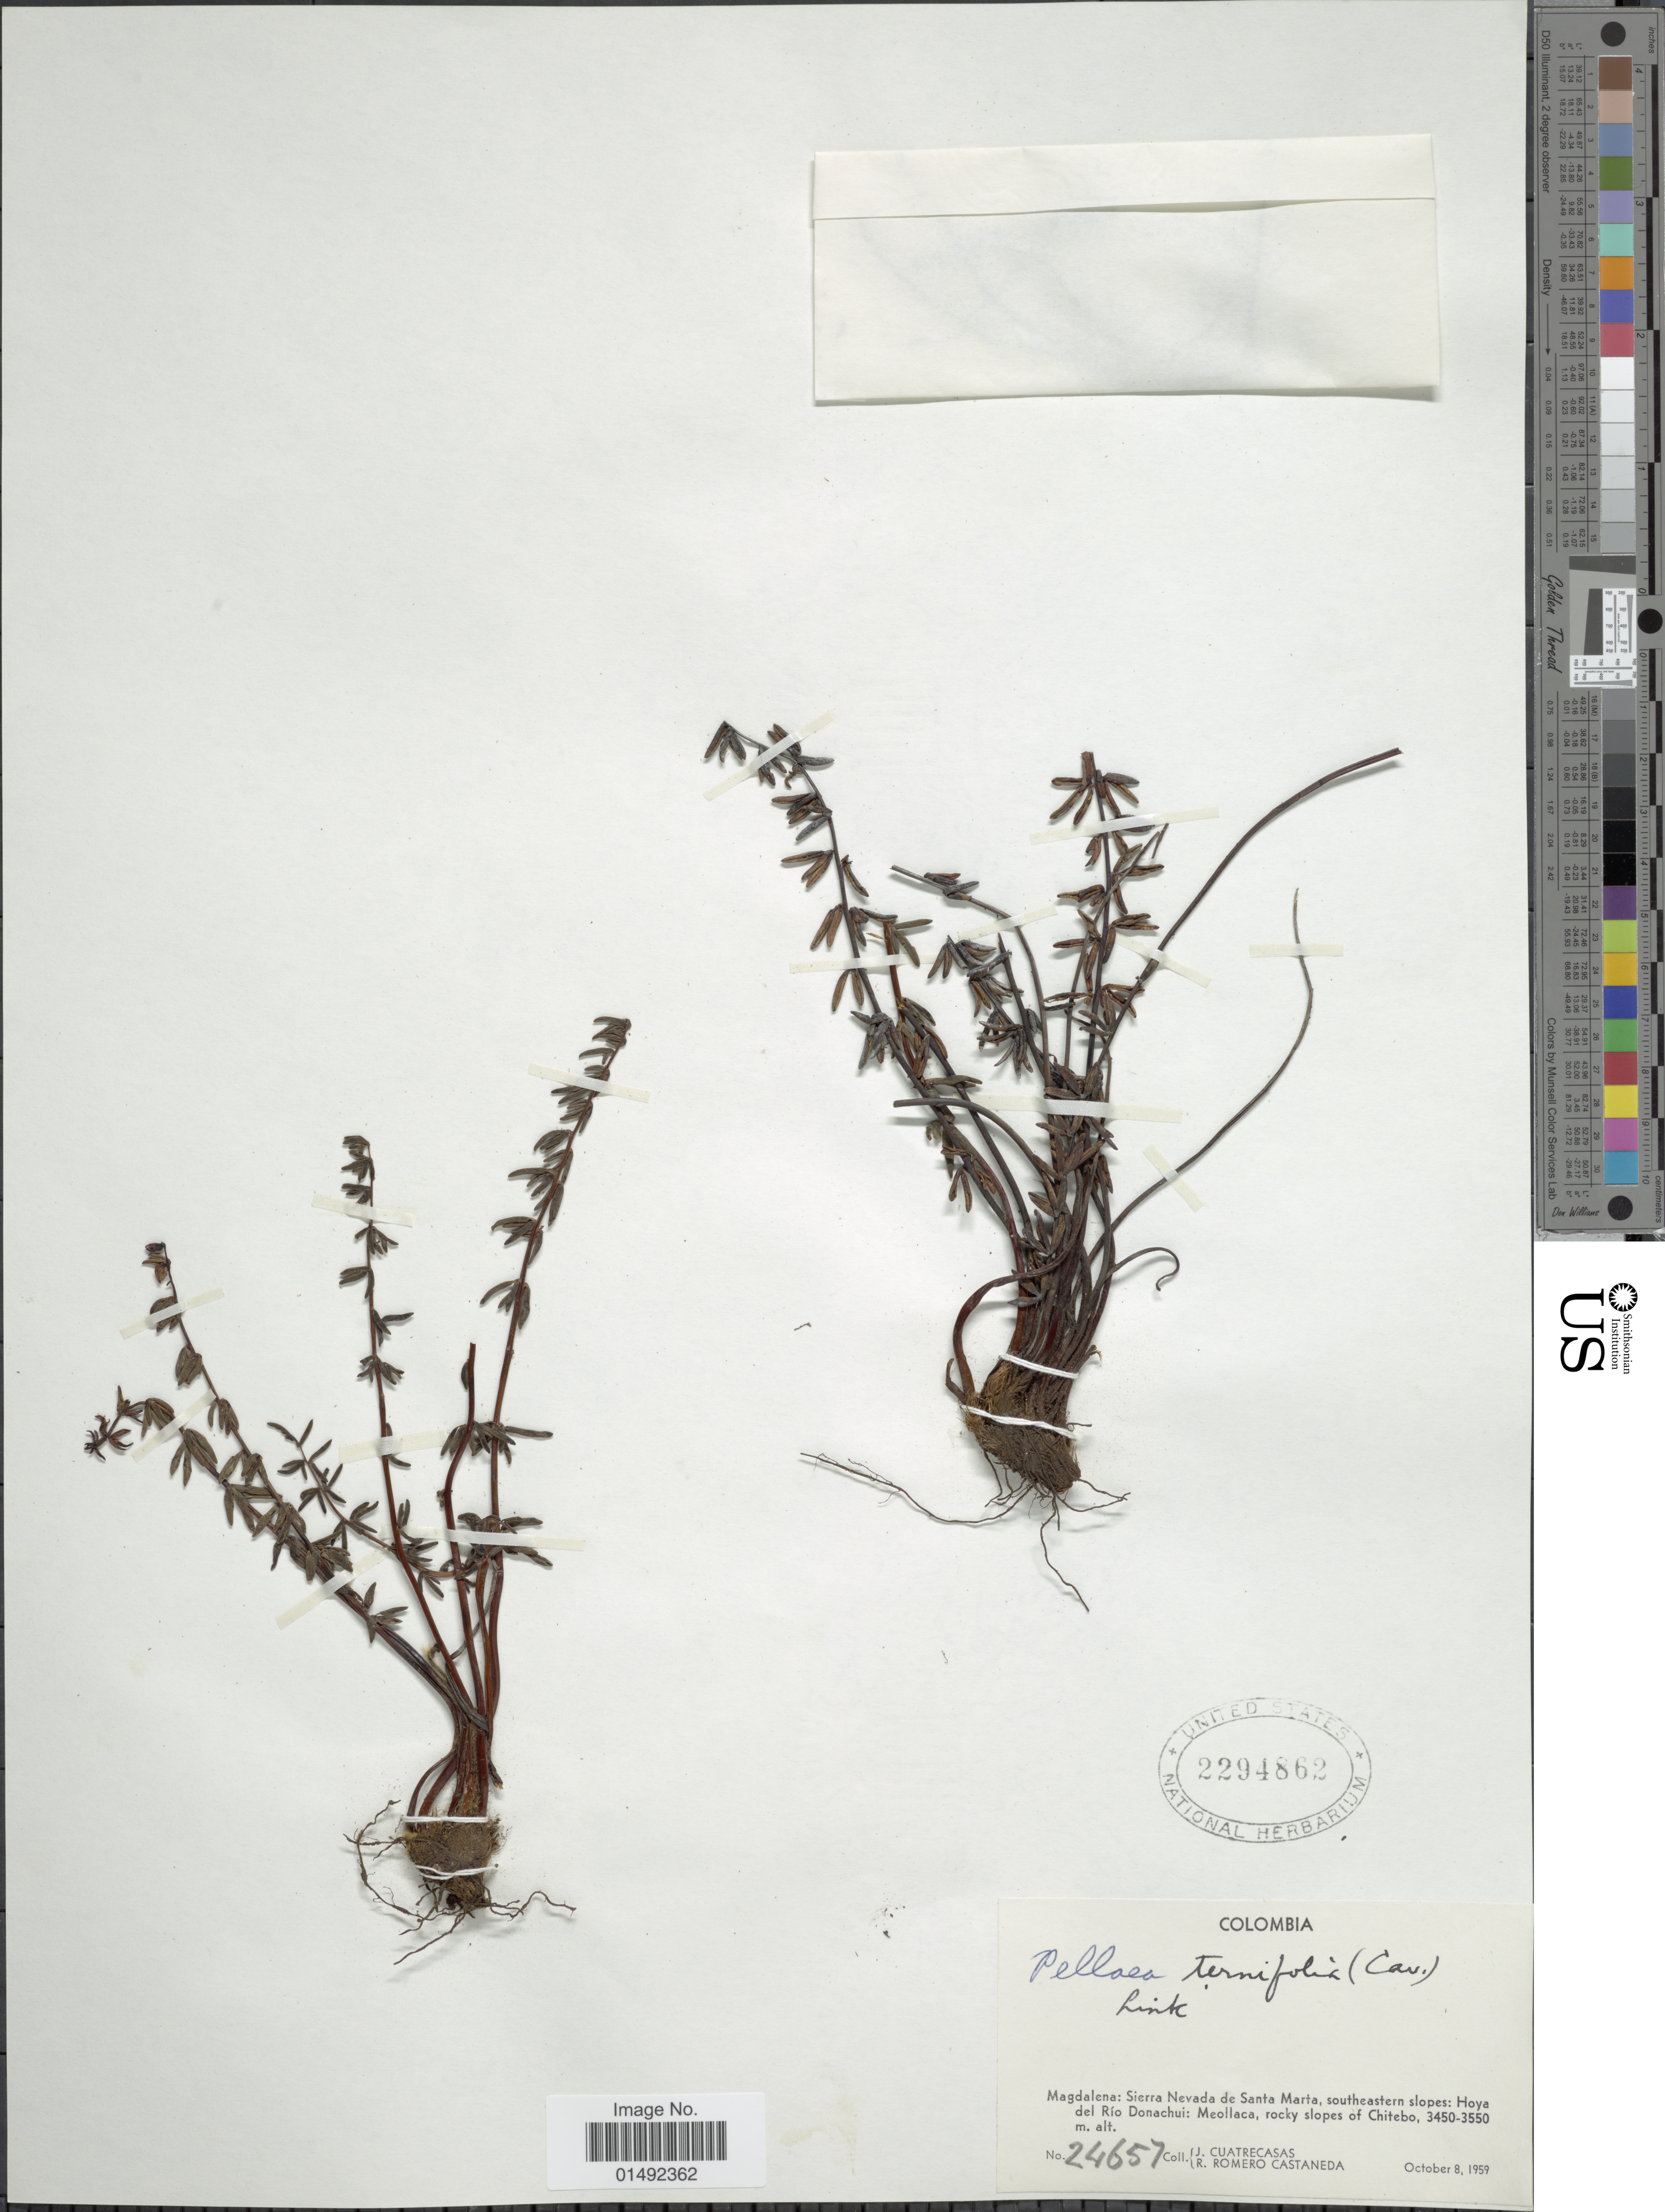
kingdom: Plantae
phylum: Tracheophyta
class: Polypodiopsida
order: Polypodiales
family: Pteridaceae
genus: Pellaea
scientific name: Pellaea ternifolia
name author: (Cav.) Link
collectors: J. Cuatrecasas & R. Romero Castañeda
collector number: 24657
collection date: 1959-10-08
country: Colombia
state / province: Magdalena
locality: Sierra Nevada de Santa Marta, southeastern slopes: Hoya del Río Donachui: Meollaca, rocky slopes of Chitebo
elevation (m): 3450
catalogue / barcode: US 2294862